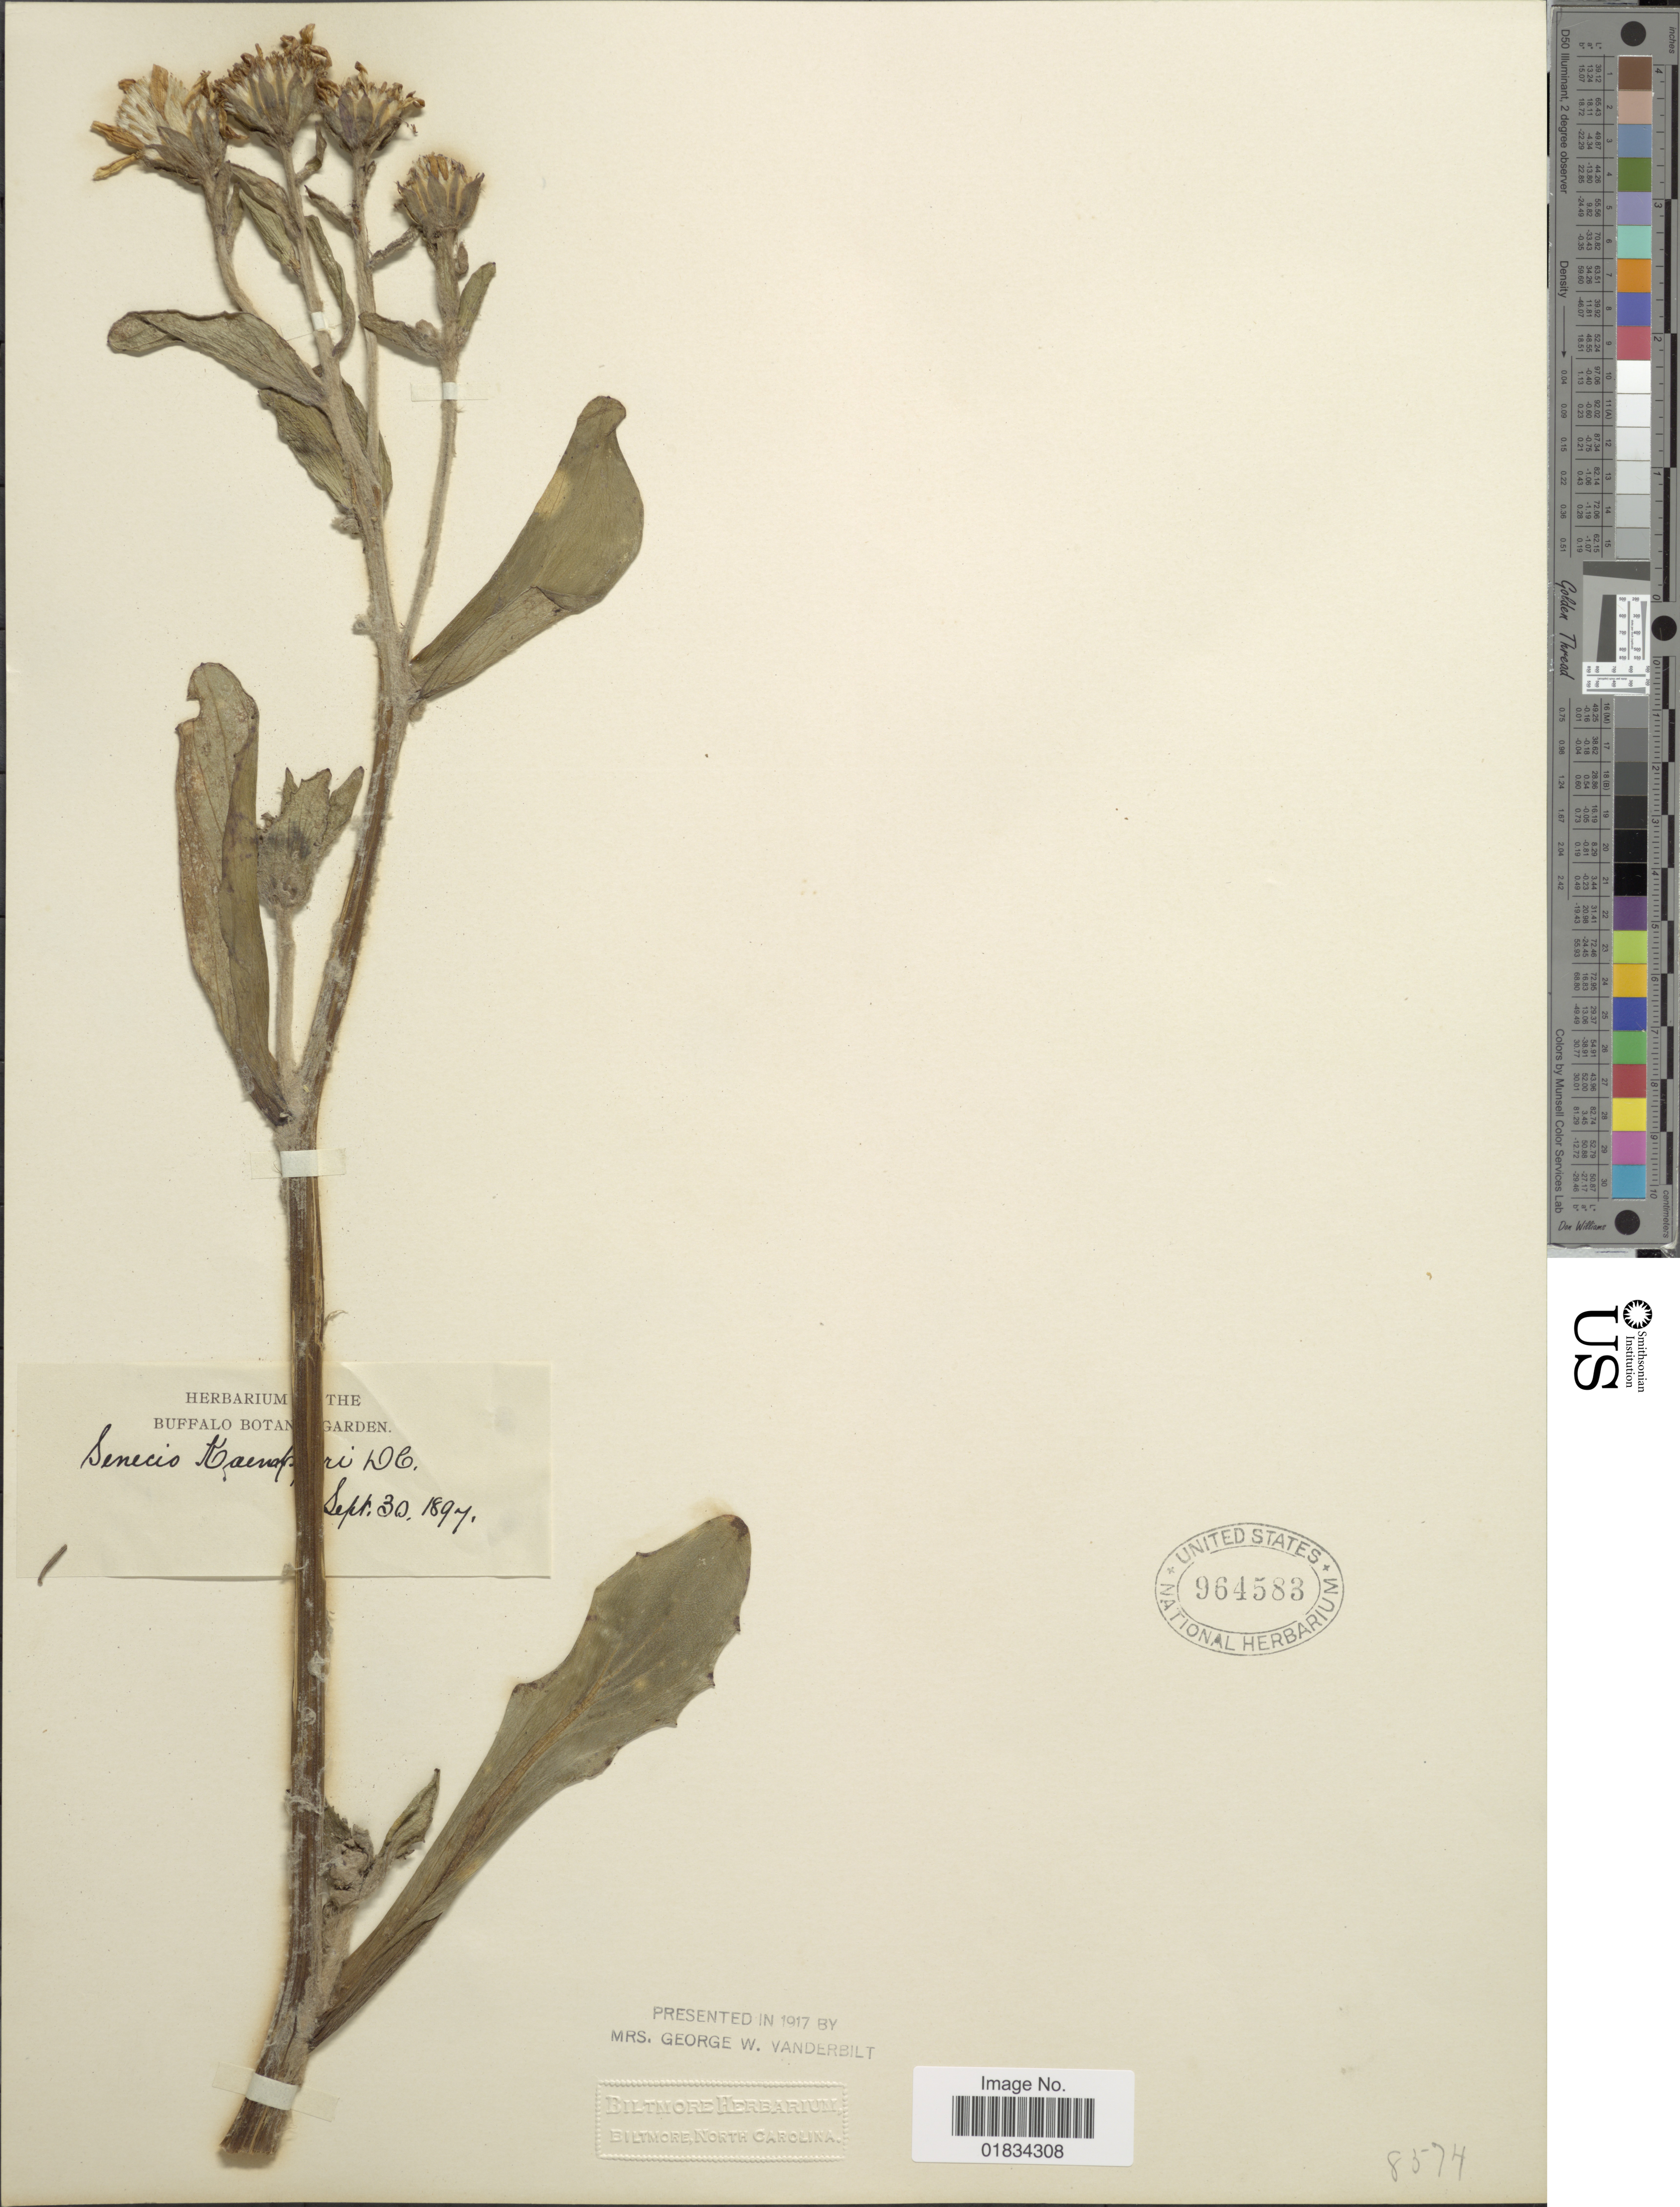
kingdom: Plantae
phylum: Tracheophyta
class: Magnoliopsida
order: Asterales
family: Asteraceae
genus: Farfugium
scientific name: Farfugium japonicum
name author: (L.) Kitam.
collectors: ex herb. Buffalo Botanic Garden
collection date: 1987-09-30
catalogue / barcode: US 964583